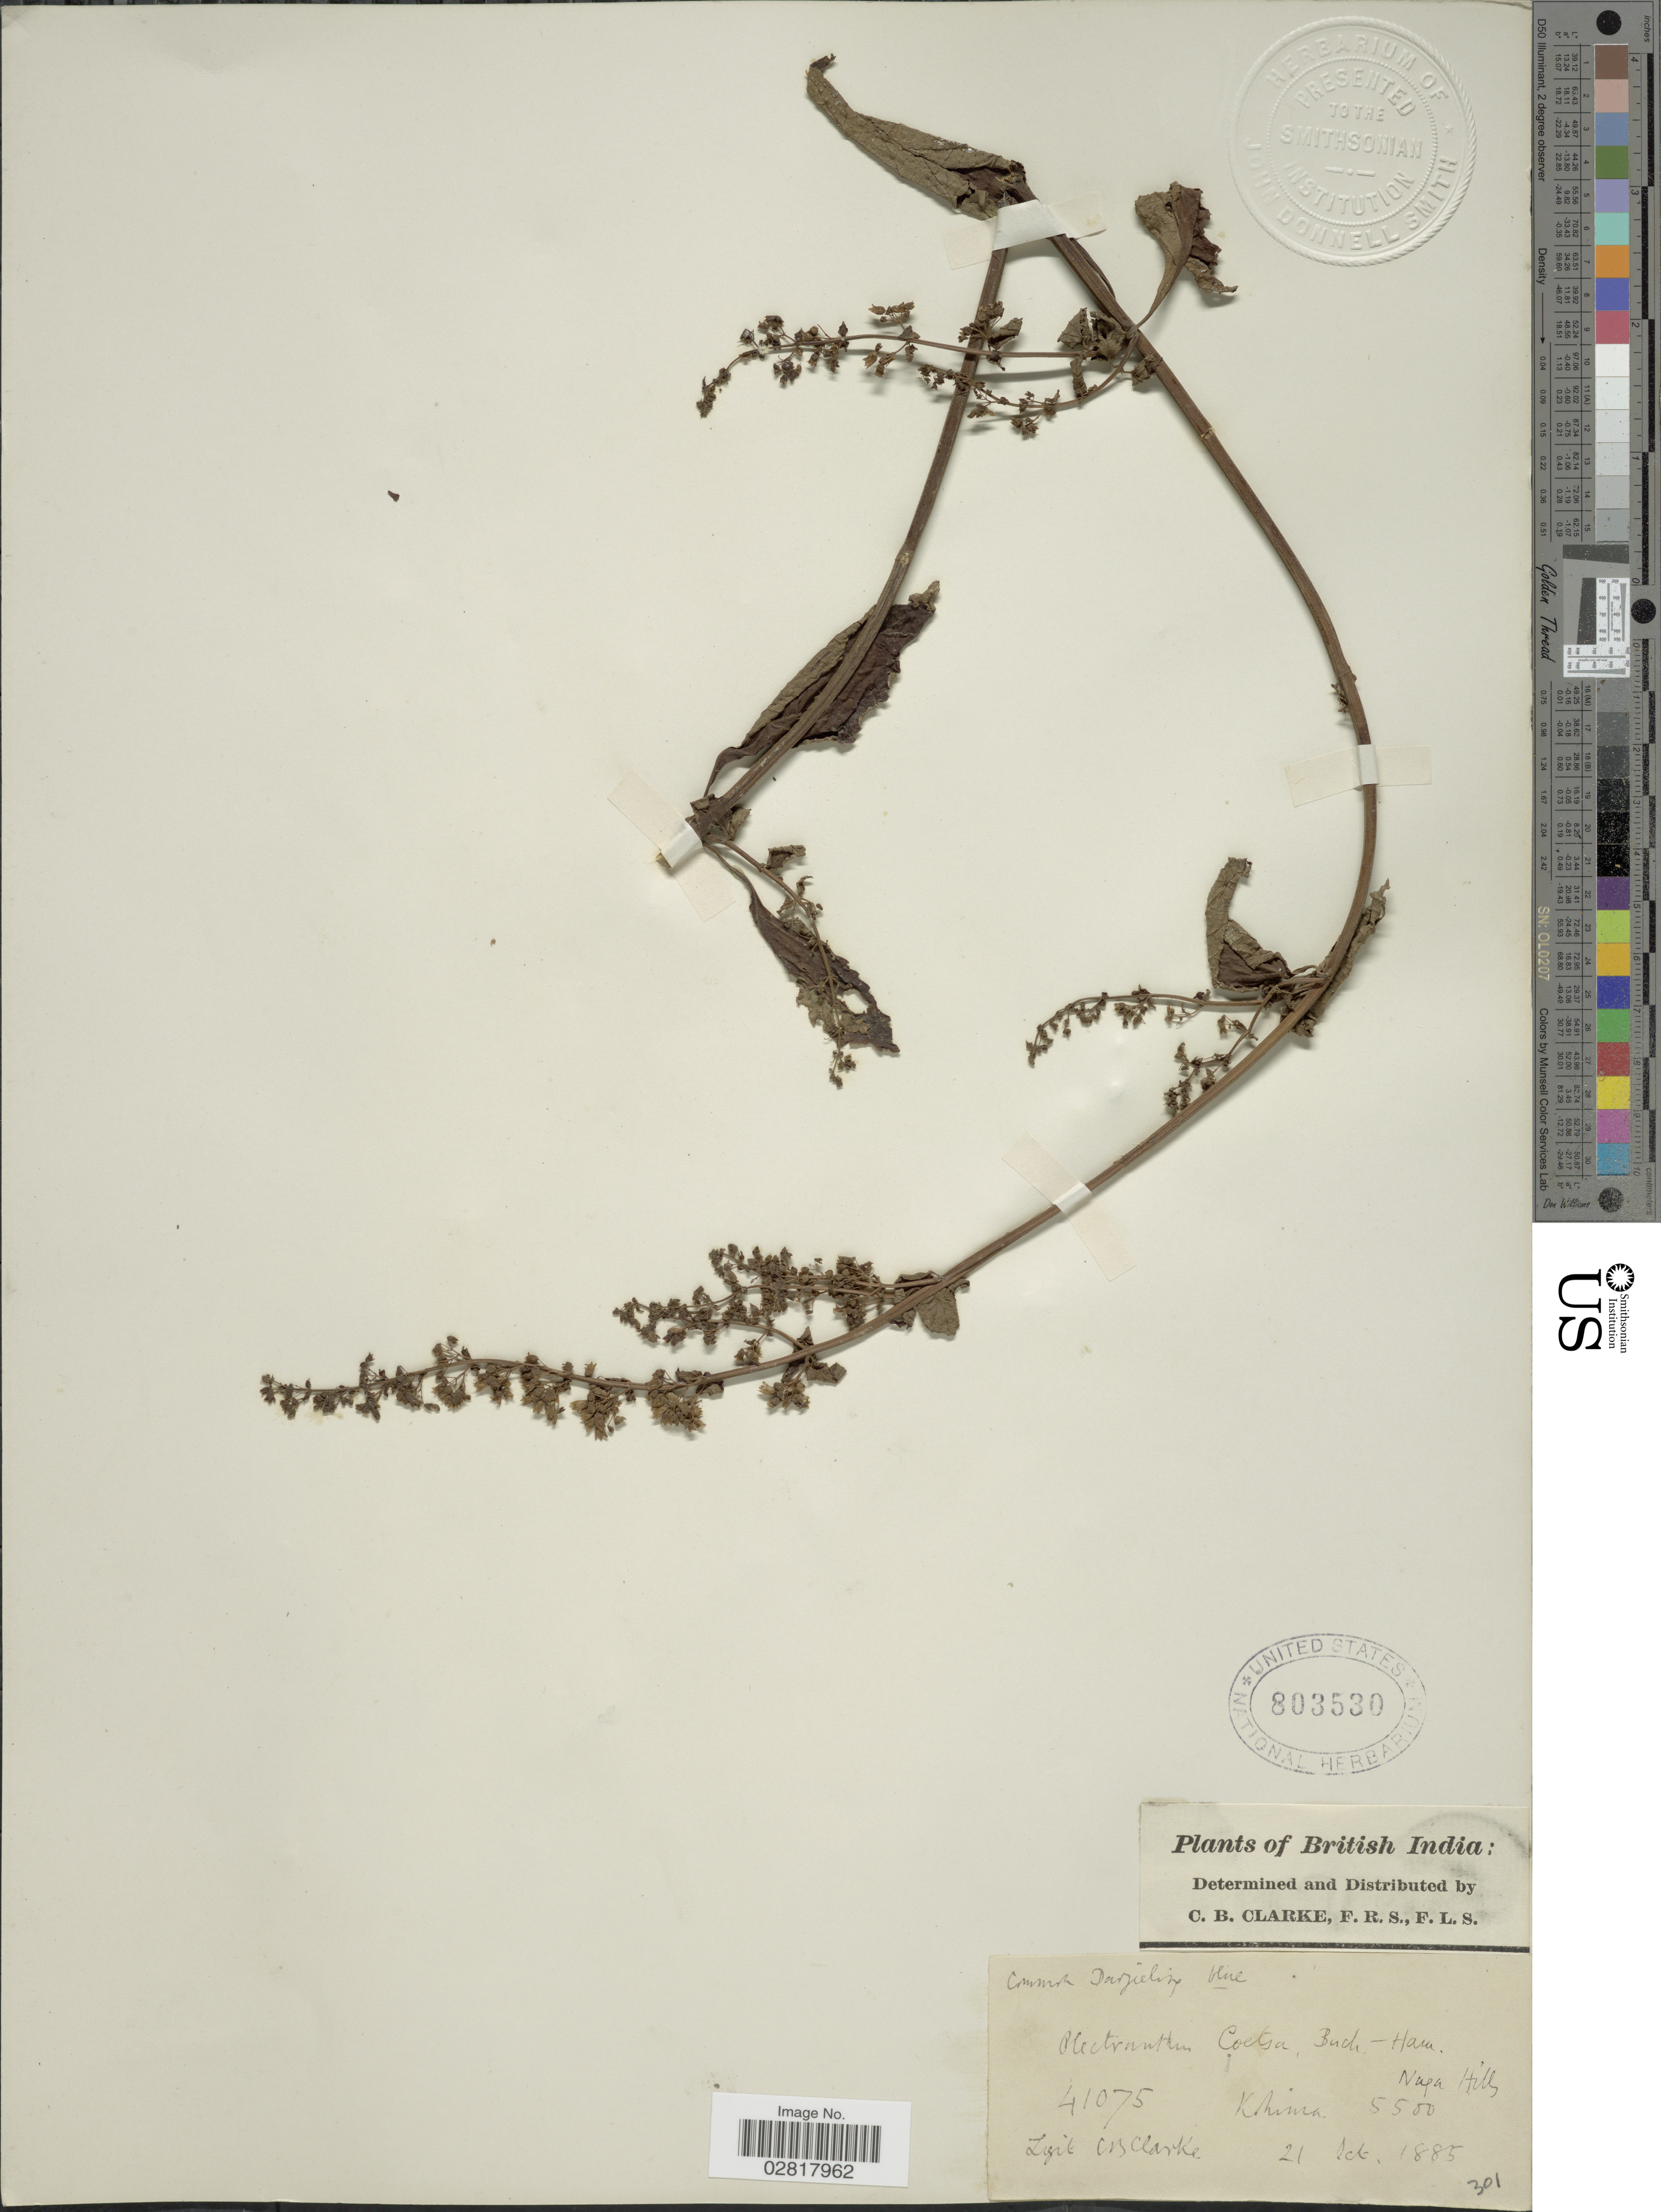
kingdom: Plantae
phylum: Tracheophyta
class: Magnoliopsida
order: Lamiales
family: Lamiaceae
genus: Plectranthus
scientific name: Plectranthus coetsa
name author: Buch.-Ham. ex D. Don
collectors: C. B. Clarke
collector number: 41075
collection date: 1885-10-21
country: India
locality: British India. Napa Hills. Kohima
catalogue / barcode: US 803530